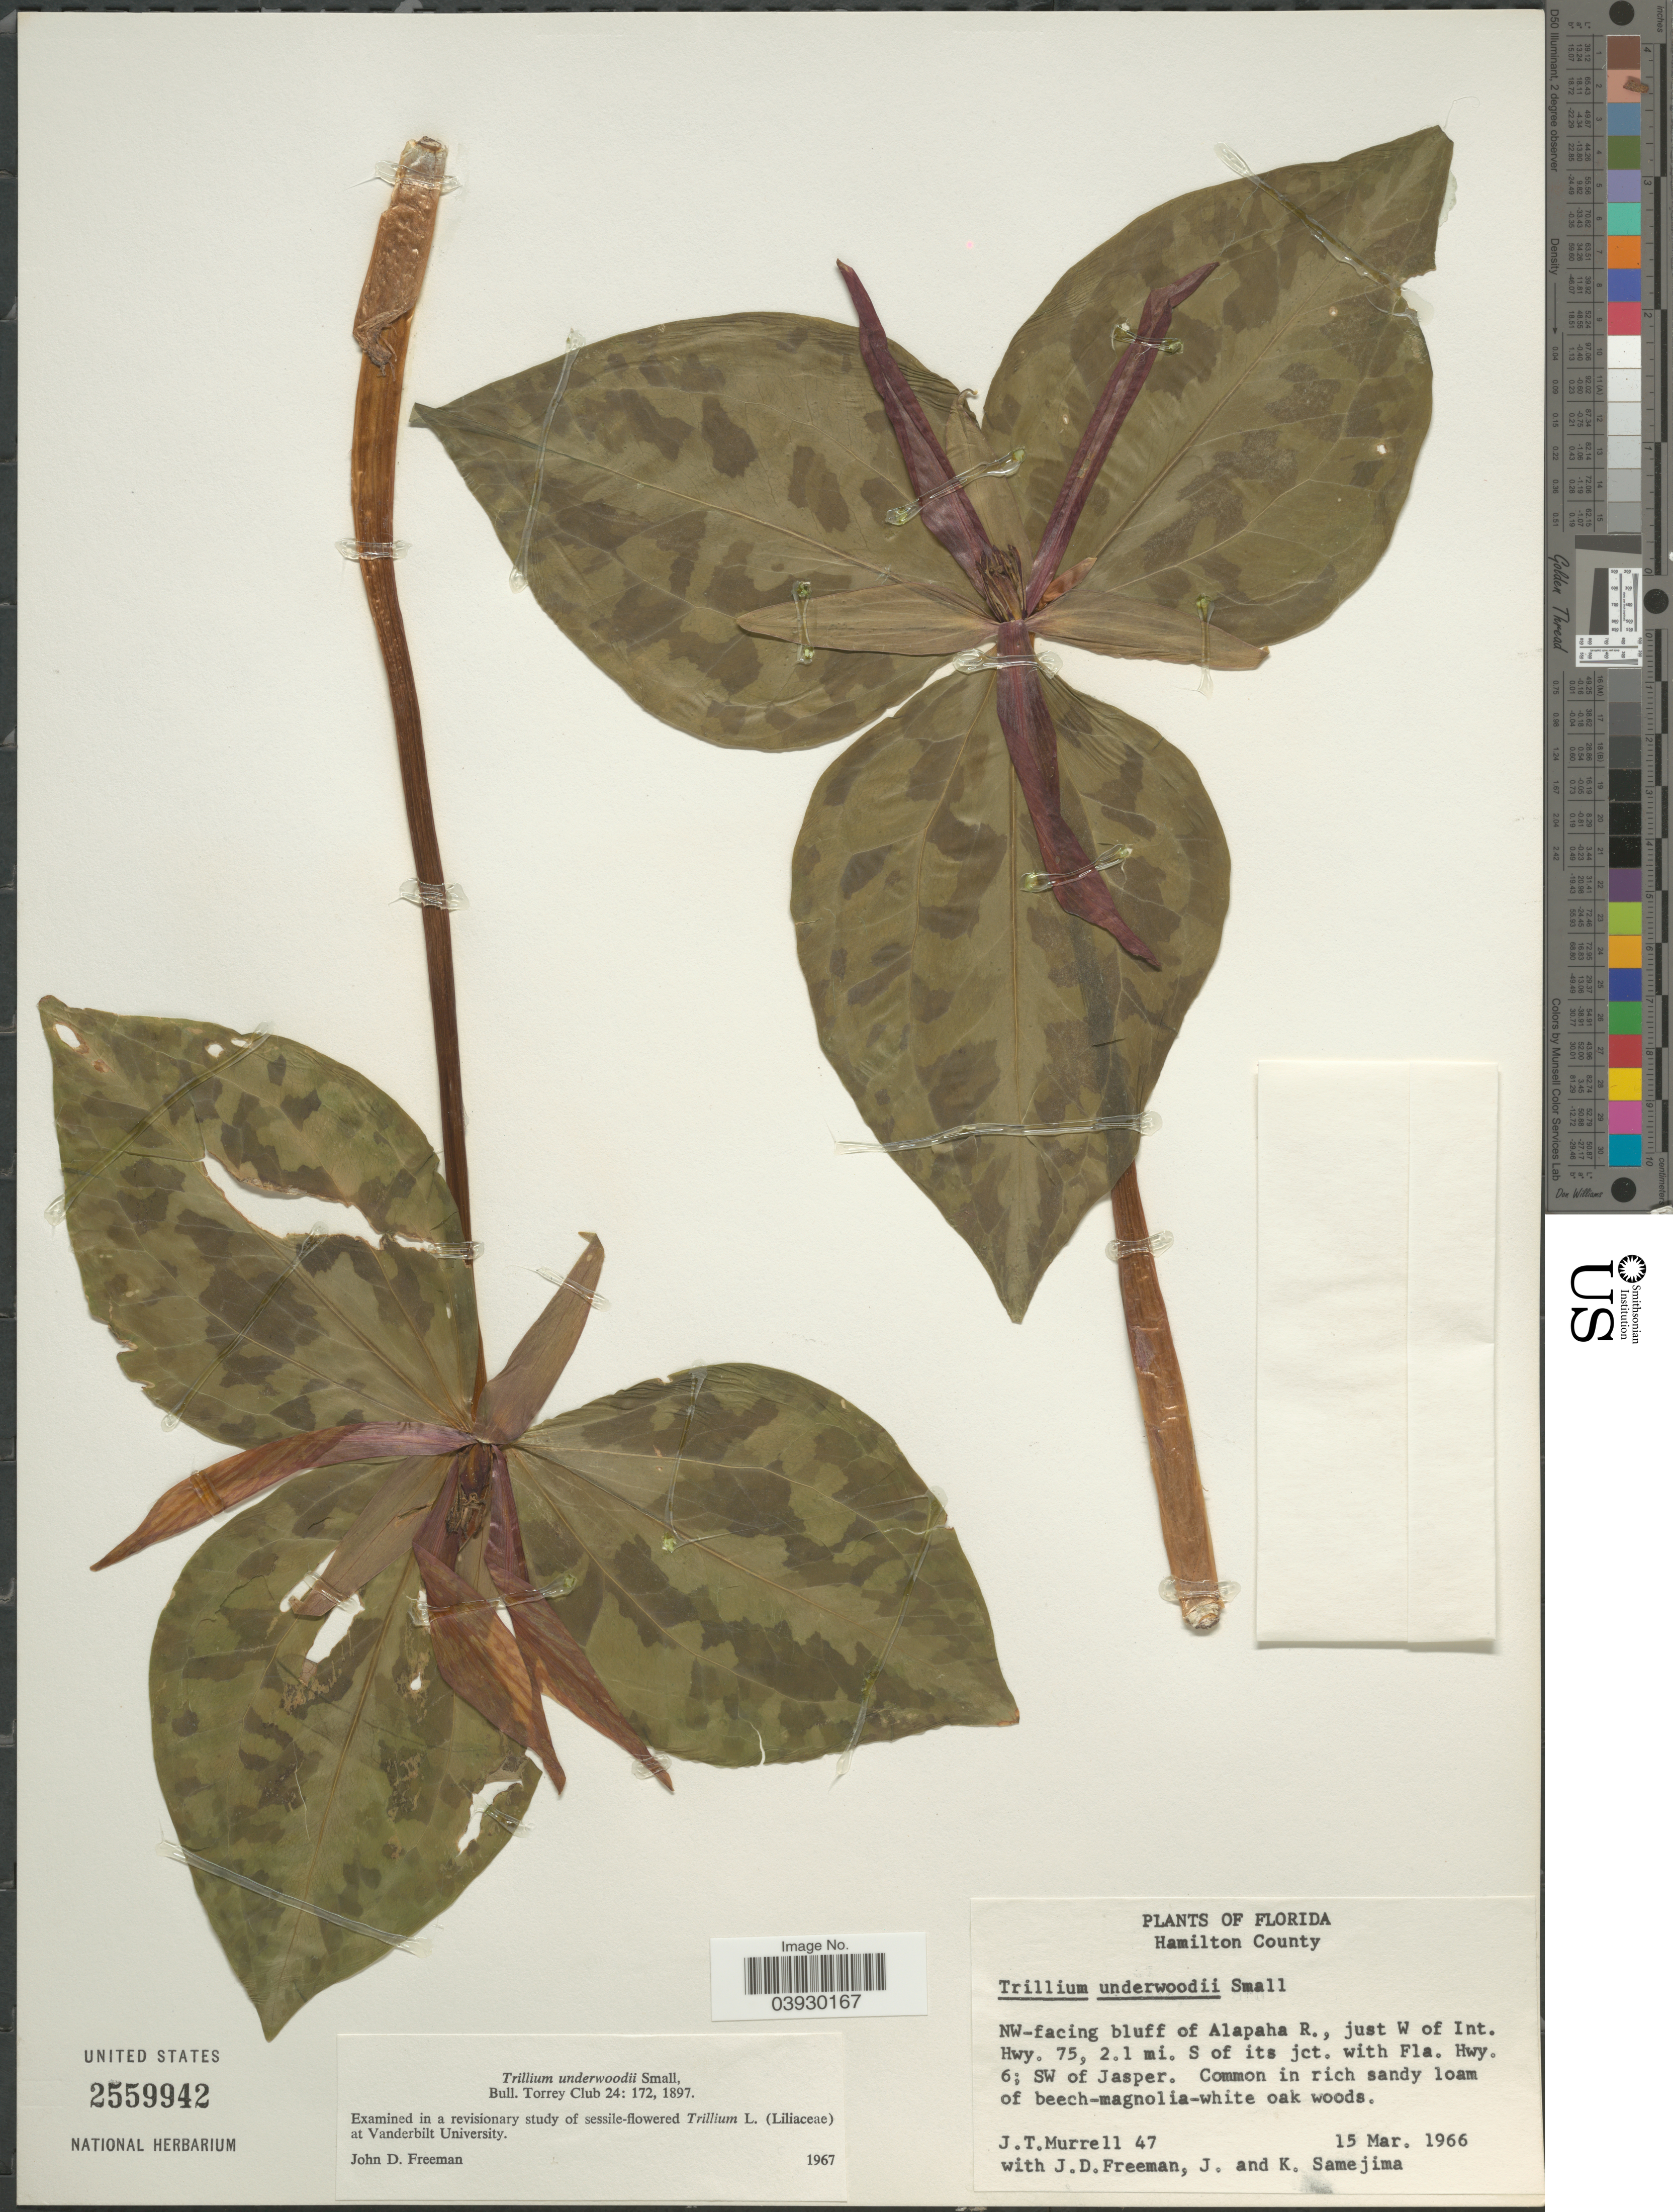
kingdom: Plantae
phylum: Tracheophyta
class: Liliopsida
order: Liliales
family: Melanthiaceae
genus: Trillium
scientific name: Trillium underwoodii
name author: Small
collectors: J. Murrell, J. Freeman, J. Samejima & K. Samejima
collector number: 47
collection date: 1966-03-15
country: United States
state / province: Florida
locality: Hamilton County. NW-facing bluff of Alapaha R., just W of Int. Hwy. 75, 2.1 mi. S of its jct. with Fla. Hwy. 6; SW of Jasper.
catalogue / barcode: US 2559942